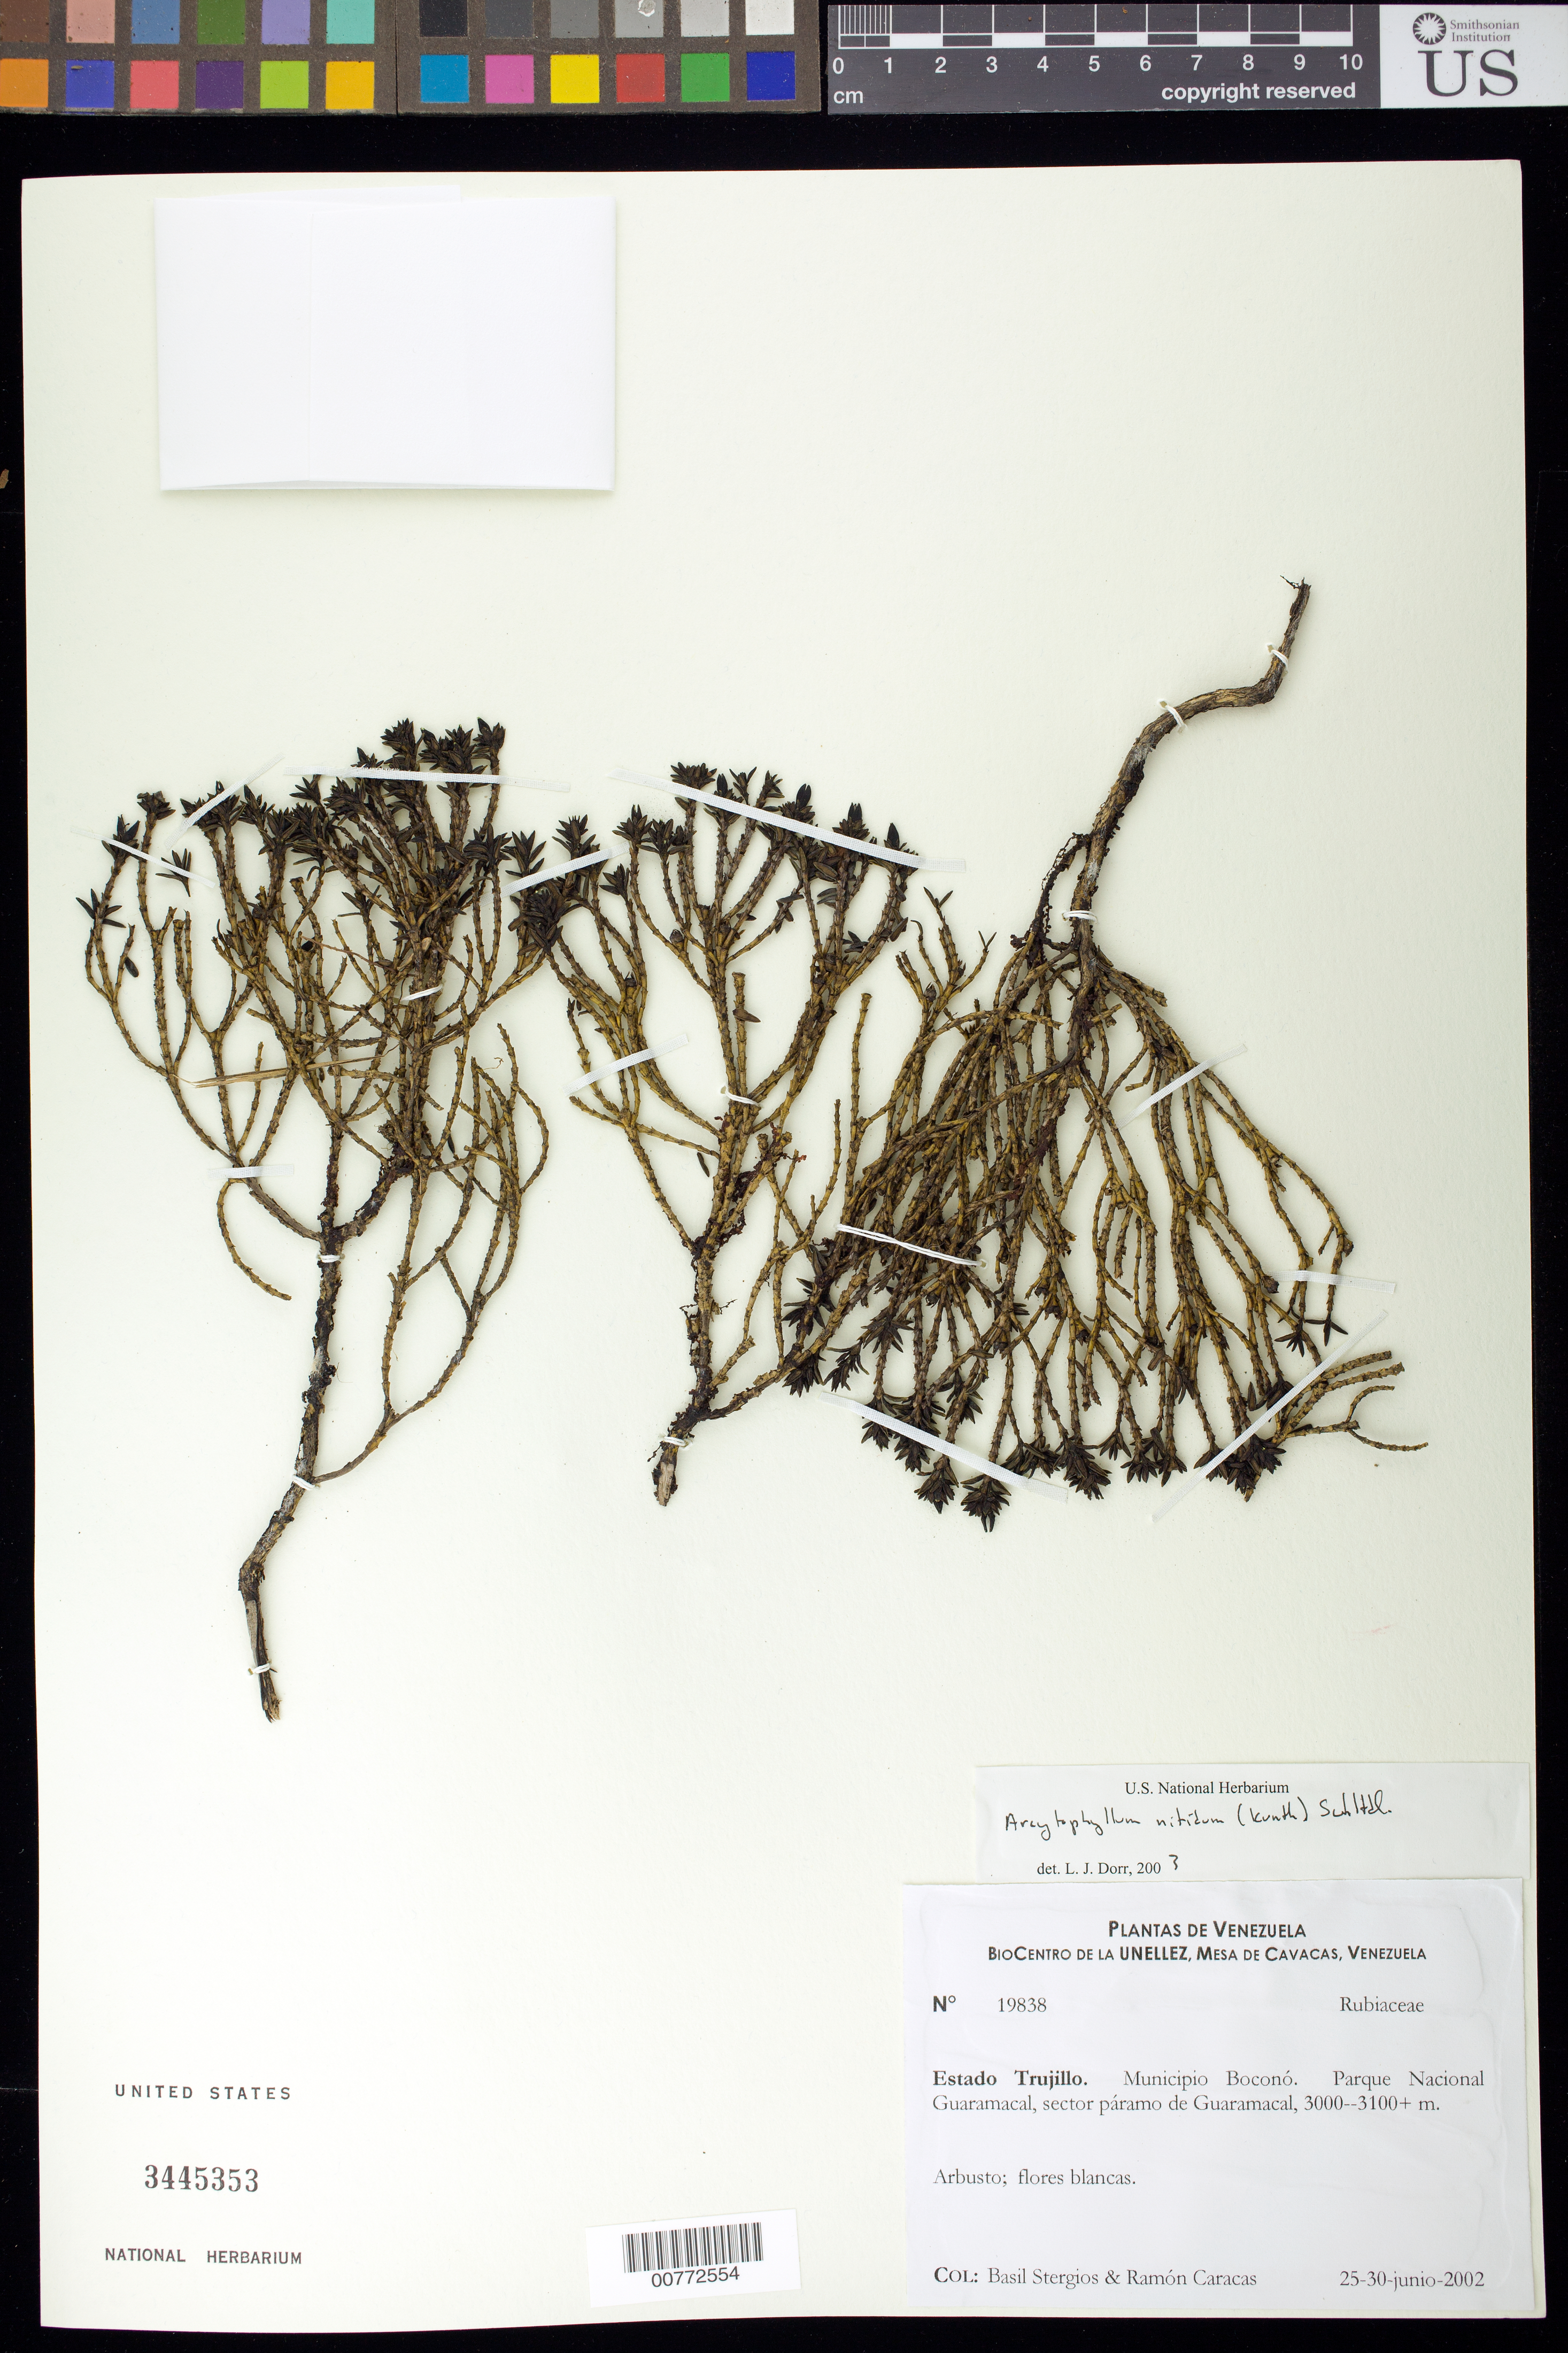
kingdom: Plantae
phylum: Tracheophyta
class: Magnoliopsida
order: Gentianales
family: Rubiaceae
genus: Arcytophyllum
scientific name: Arcytophyllum nitidum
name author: (Kunth) Schltdl.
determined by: Dorr, L. J., (BOT), Smithsonian Institution - National Museum of Natural History (UNITED STATES)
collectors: B. G. Stergios & R. Caracas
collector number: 19838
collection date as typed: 25 Jun 2002 to 30 Jun 2002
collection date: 2002-06-25/2002-06-30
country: Venezuela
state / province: Trujillo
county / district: Boconó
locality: Parque Nacional Guaramacal, páramo de Guaramacal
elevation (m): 3000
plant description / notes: PORT, US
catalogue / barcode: US 3445353